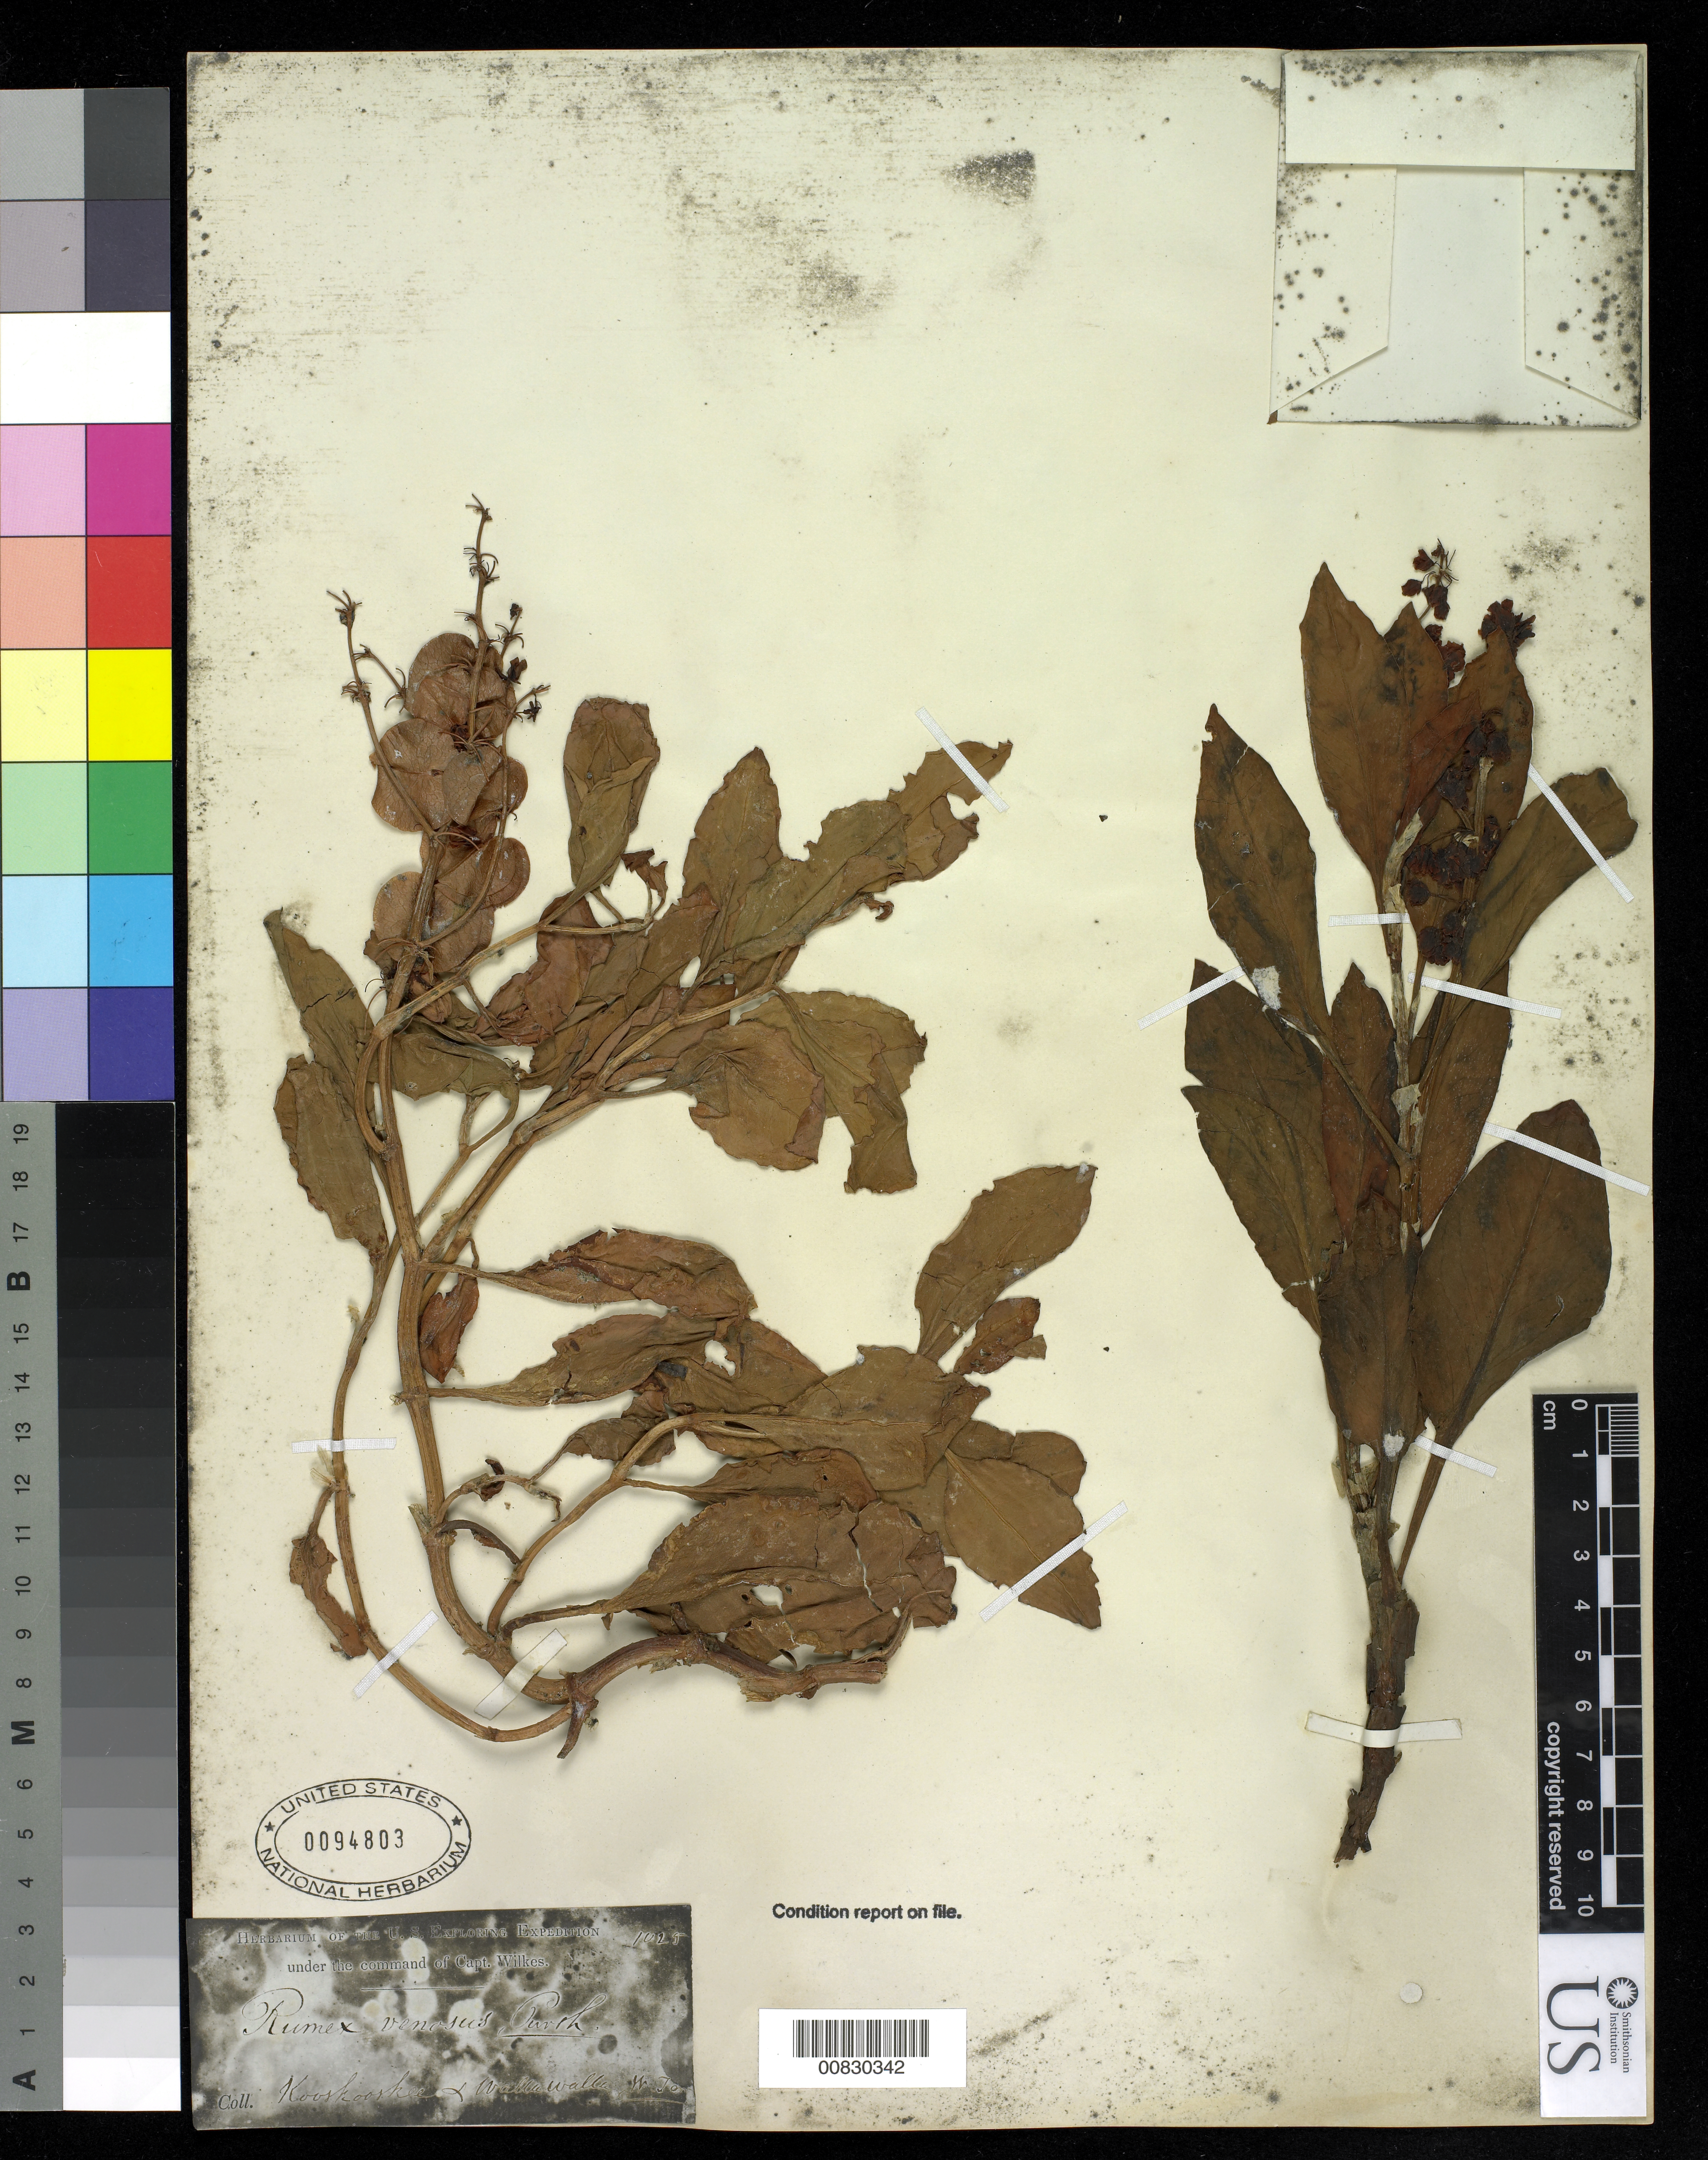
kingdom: Plantae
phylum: Tracheophyta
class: Magnoliopsida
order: Caryophyllales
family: Polygonaceae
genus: Rumex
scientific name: Rumex venosus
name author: Pursh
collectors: Wilkes Explor. Exped.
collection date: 1838/1842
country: United States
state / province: Washington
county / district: Walla Walla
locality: Kooskooskee & Walla Walla, W. Terr.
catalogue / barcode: US 94803